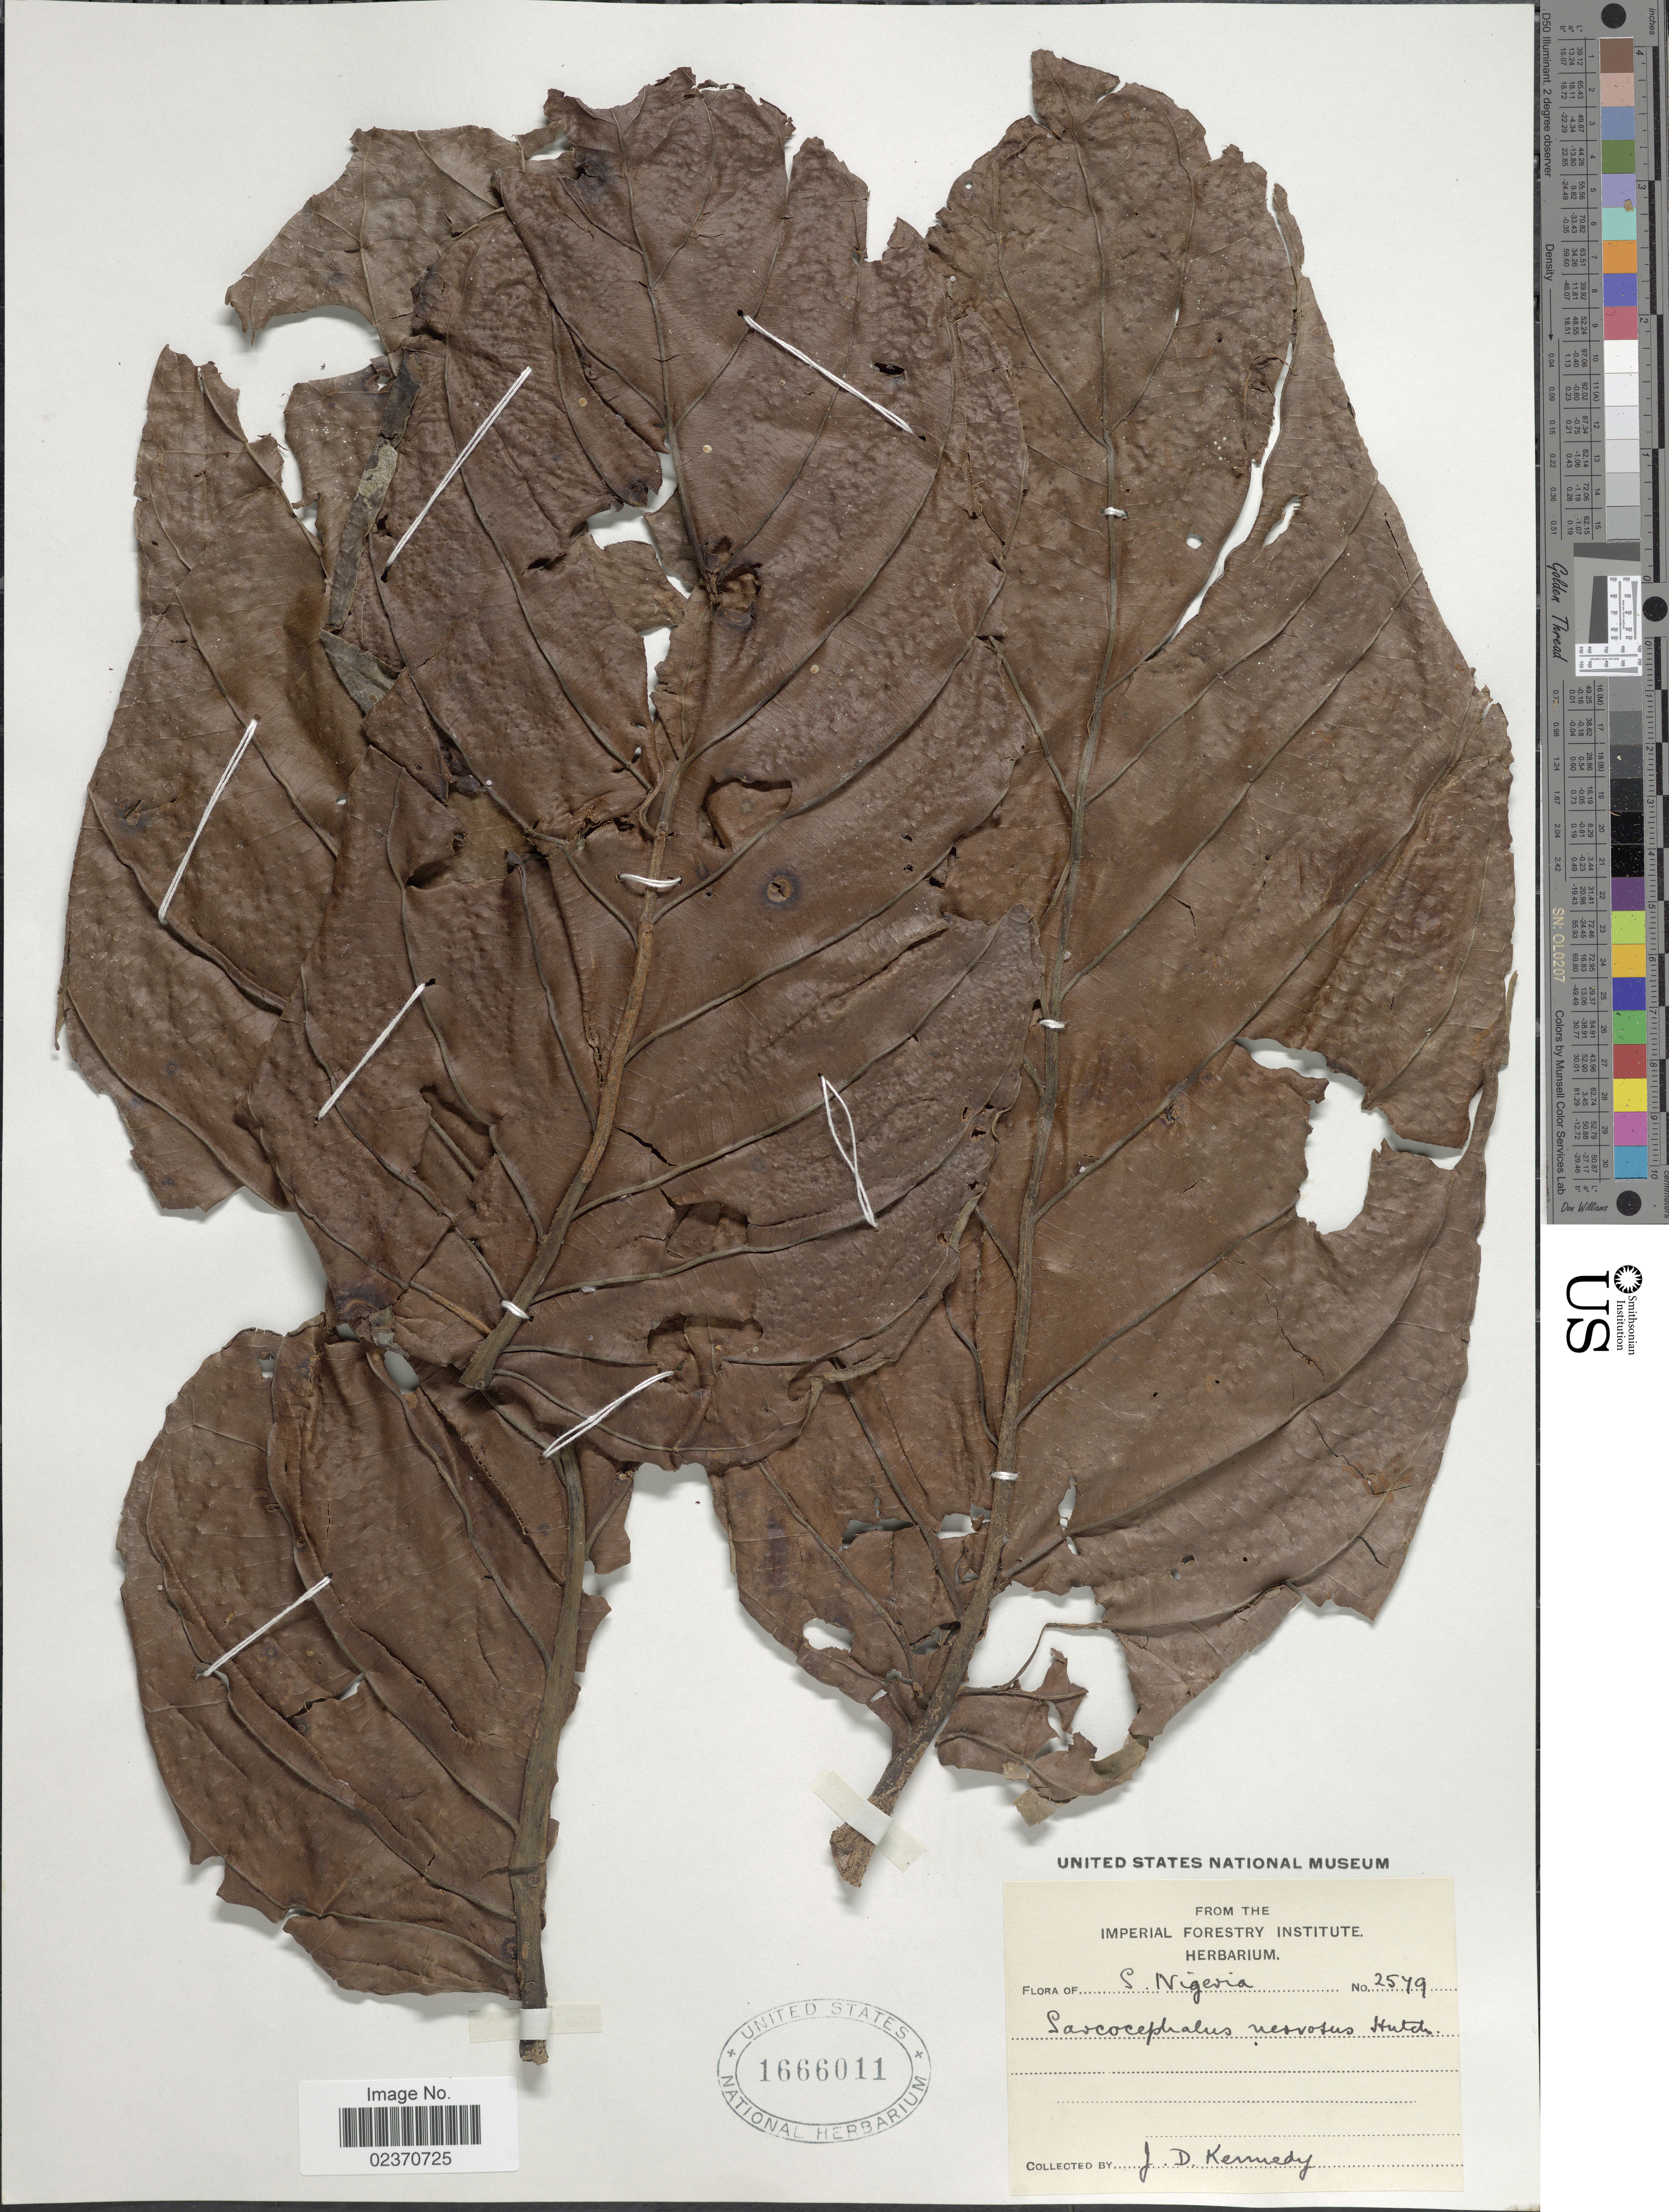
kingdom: Plantae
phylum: Tracheophyta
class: Magnoliopsida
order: Gentianales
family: Rubiaceae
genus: Nauclea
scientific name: Nauclea vanderguchtii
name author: (De Wild.) E.M.A. Petit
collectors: J. D. Kennedy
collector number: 2579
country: Nigeria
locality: S. Nigeria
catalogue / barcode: US 1666011